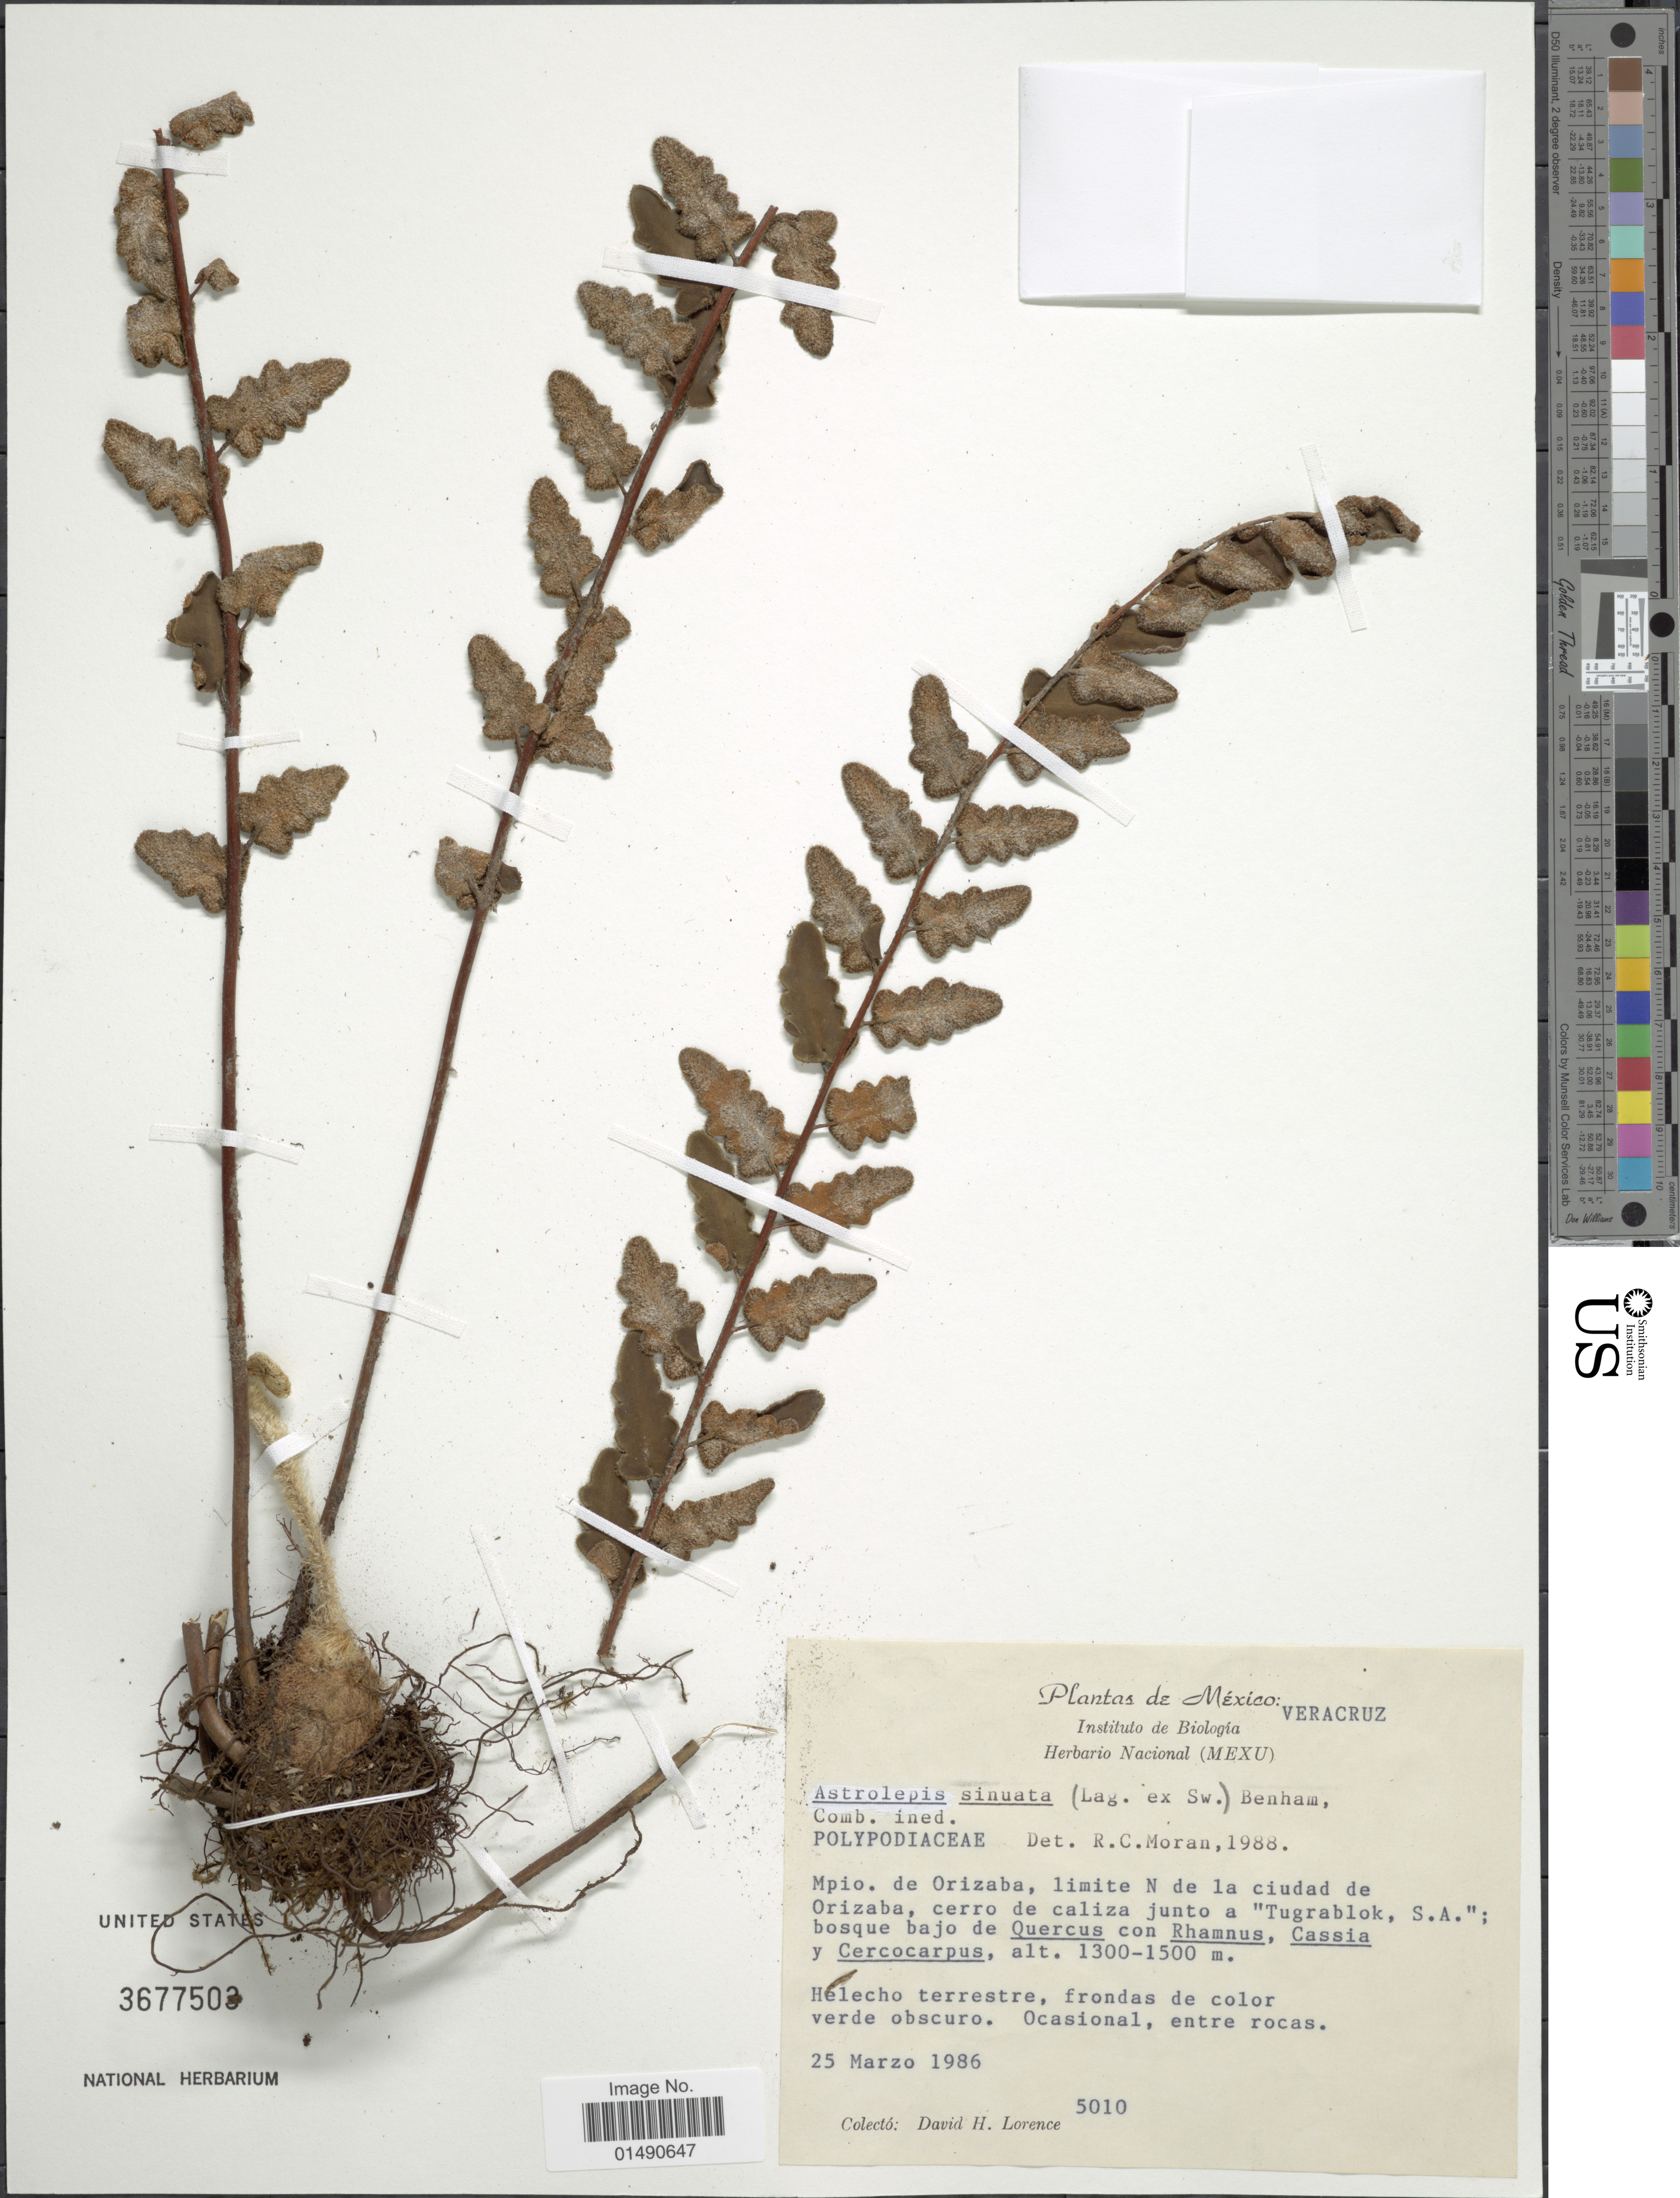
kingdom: Plantae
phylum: Tracheophyta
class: Polypodiopsida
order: Polypodiales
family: Pteridaceae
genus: Astrolepis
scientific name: Astrolepis sinuata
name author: (Lag. ex Sw.) D.M. Benham & Windham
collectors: D. Lorence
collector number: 5010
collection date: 1986-03-25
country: Mexico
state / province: Veracruz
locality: Veracruz, Mpio. de Orizaba, limite N de la ciudad de Orizaba, cerro de caliza junto a "Tugrablok, S.A."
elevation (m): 1300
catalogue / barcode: US 3677503